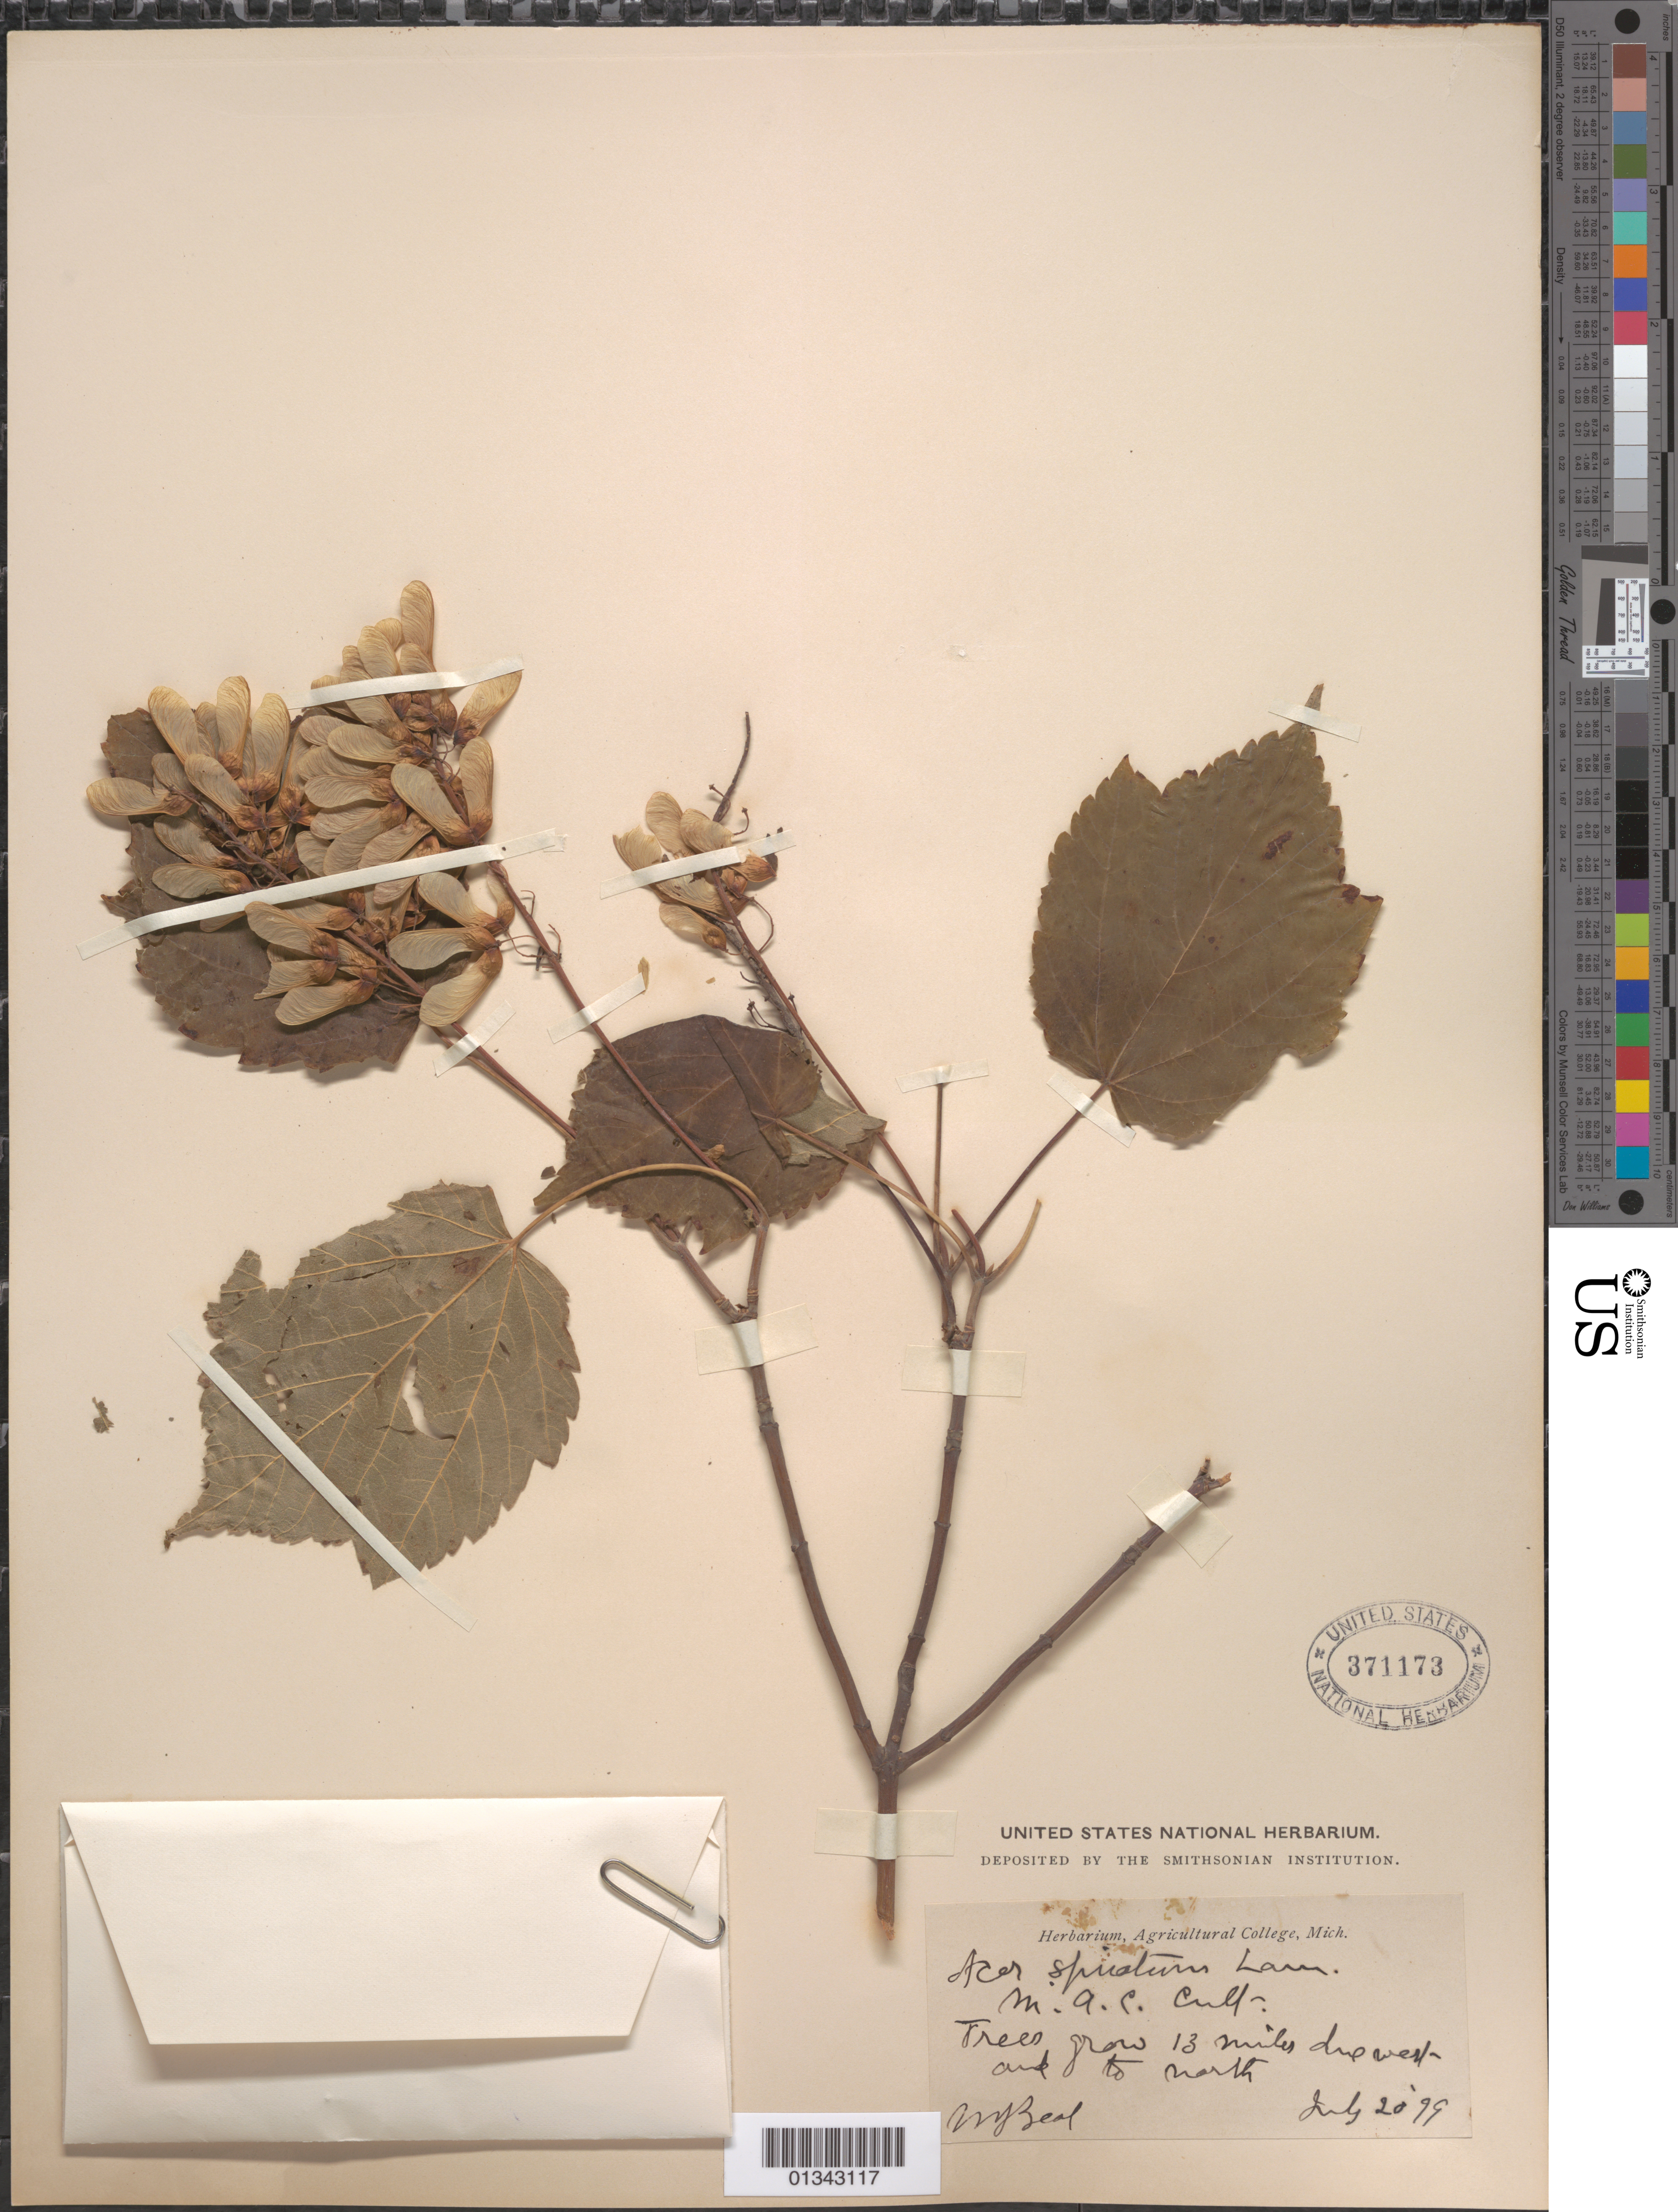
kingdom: Plantae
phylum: Tracheophyta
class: Magnoliopsida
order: Sapindales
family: Sapindaceae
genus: Acer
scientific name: Acer spicatum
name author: Lam.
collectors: W. J. Beal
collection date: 1899-07-20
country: United States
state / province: Michigan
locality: East Lansing [?], Agricultural College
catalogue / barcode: US 371173